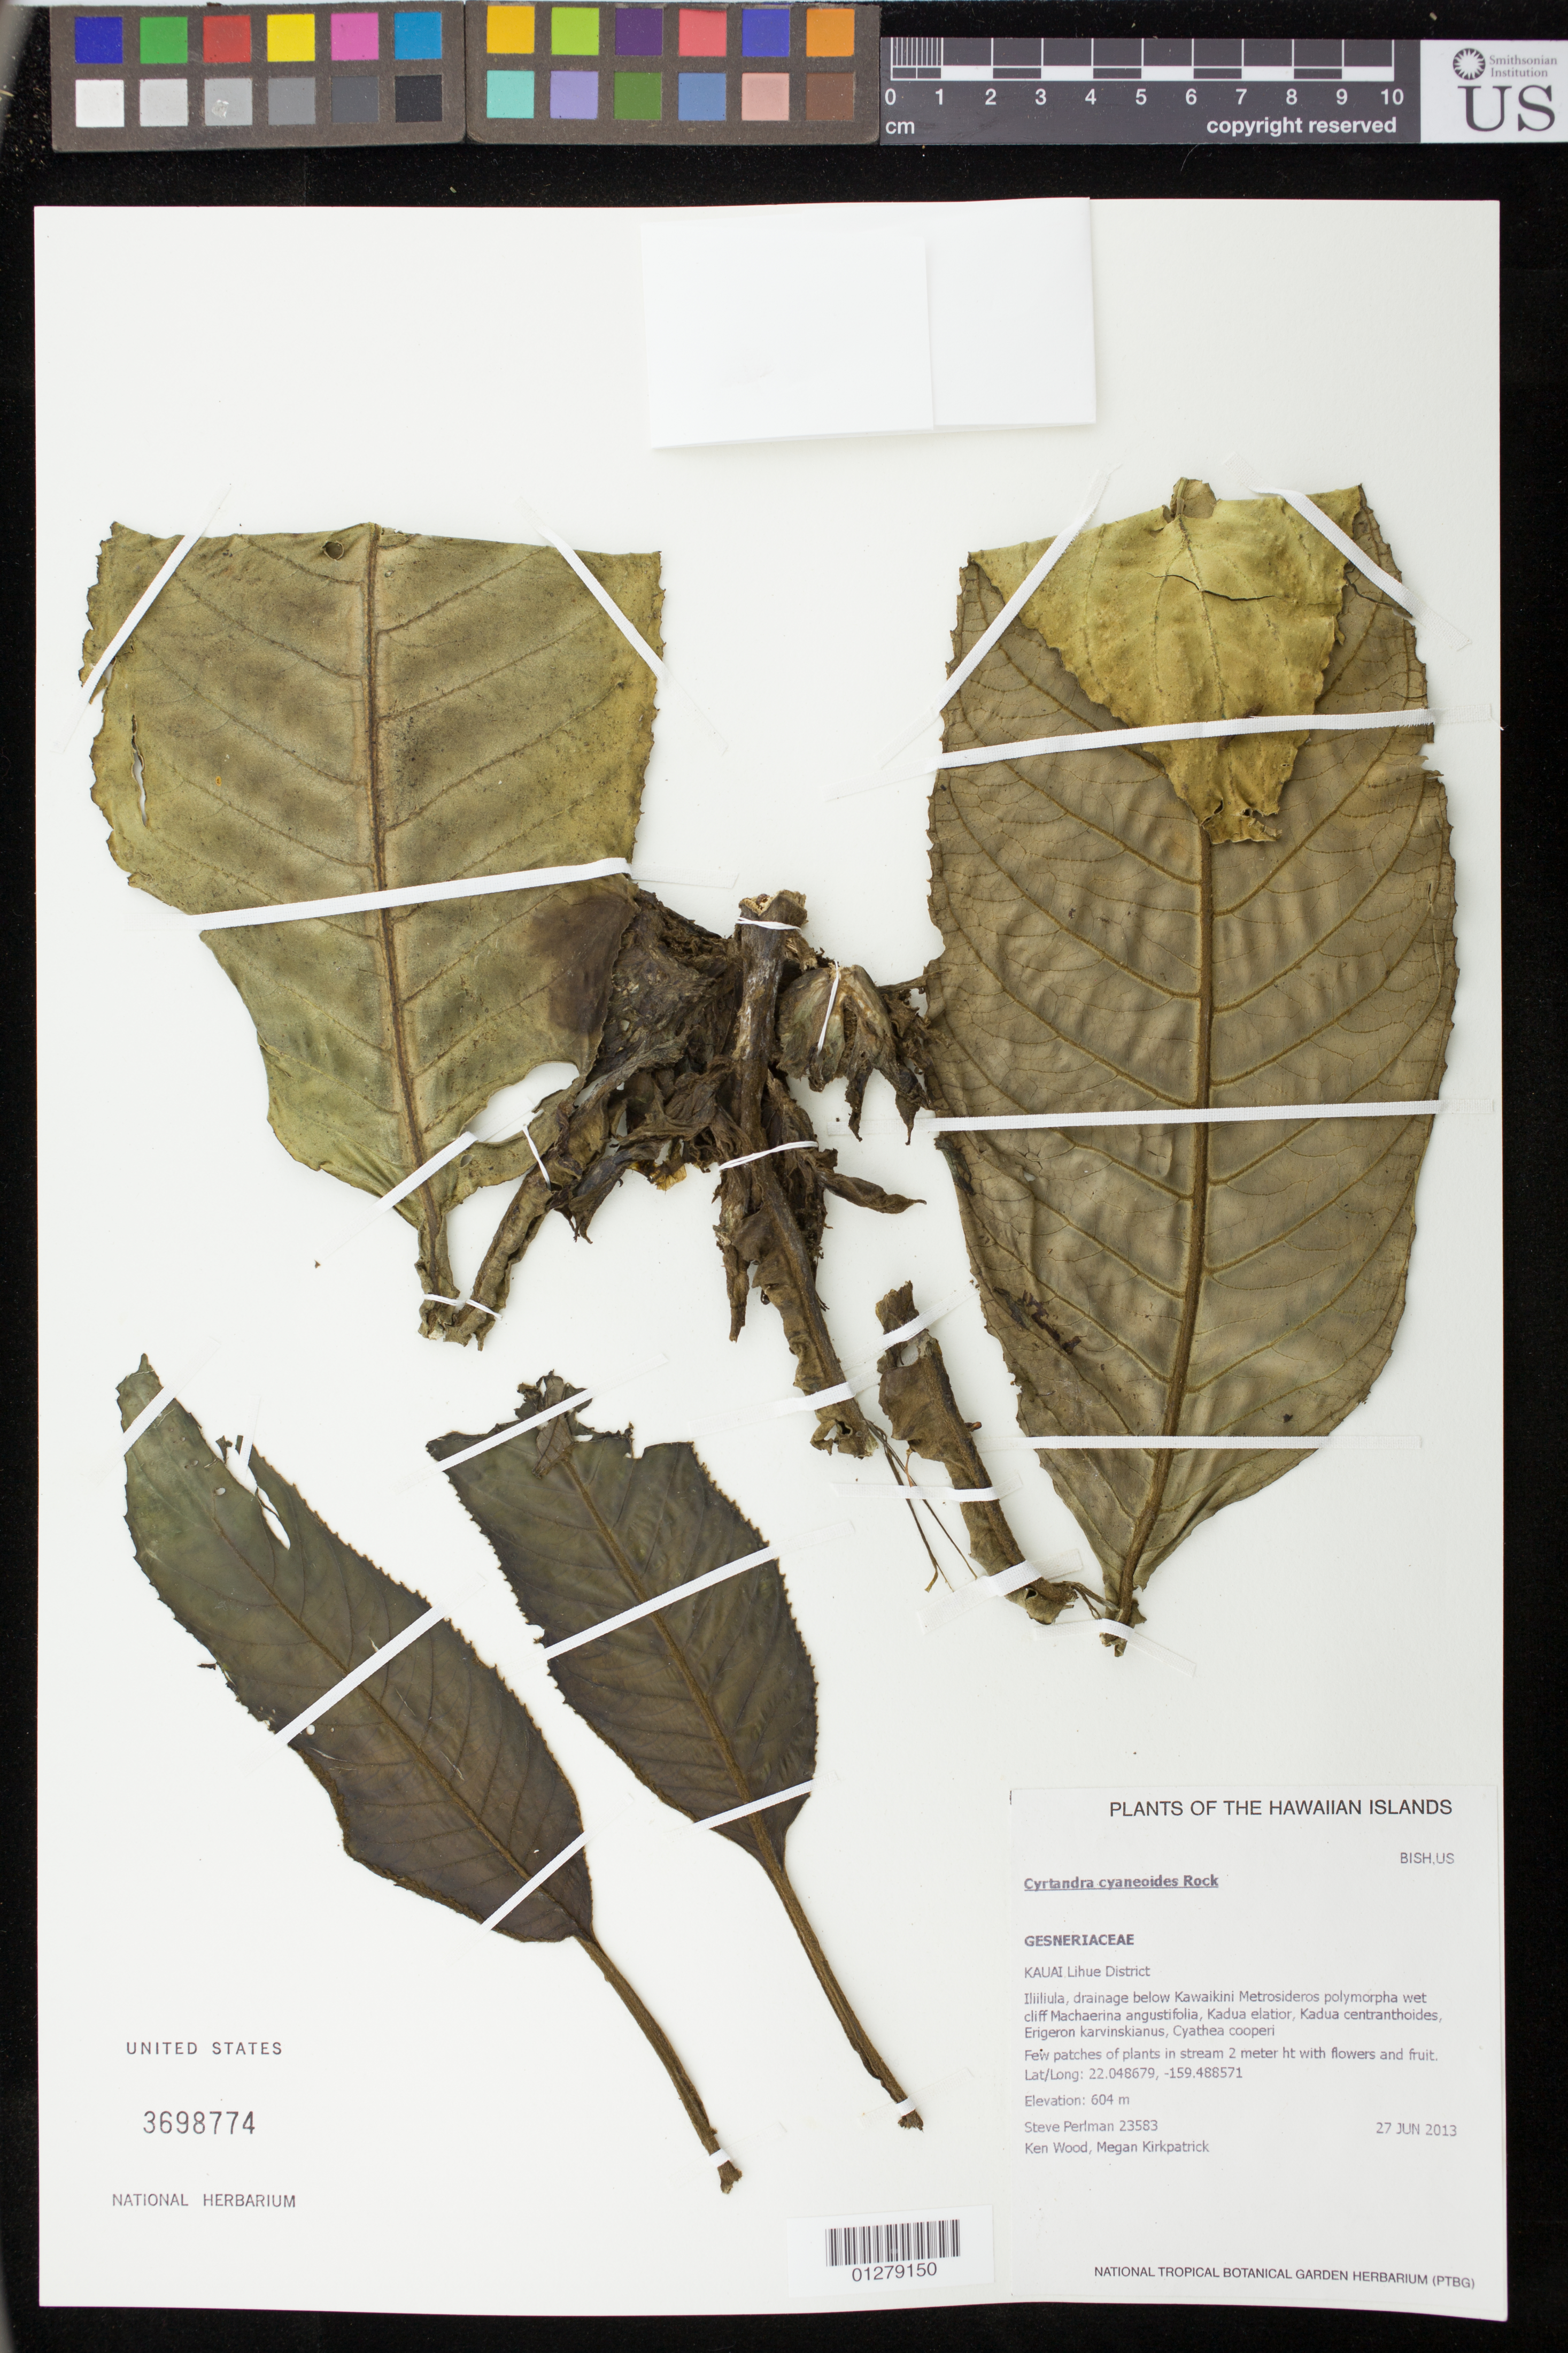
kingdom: Plantae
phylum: Tracheophyta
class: Magnoliopsida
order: Lamiales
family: Gesneriaceae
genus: Cyrtandra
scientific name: Cyrtandra cyaneoides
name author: Rock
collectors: S. P. Perlman, K. R. Wood & M. Kirkpatrick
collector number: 23583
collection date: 2013-06-27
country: United States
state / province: Hawaii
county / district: Kauai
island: Kaua'i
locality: Lihue District, Iliilula, drainage below Kawaikini.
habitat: In stream on wet cliff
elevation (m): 604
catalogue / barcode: US 3698774